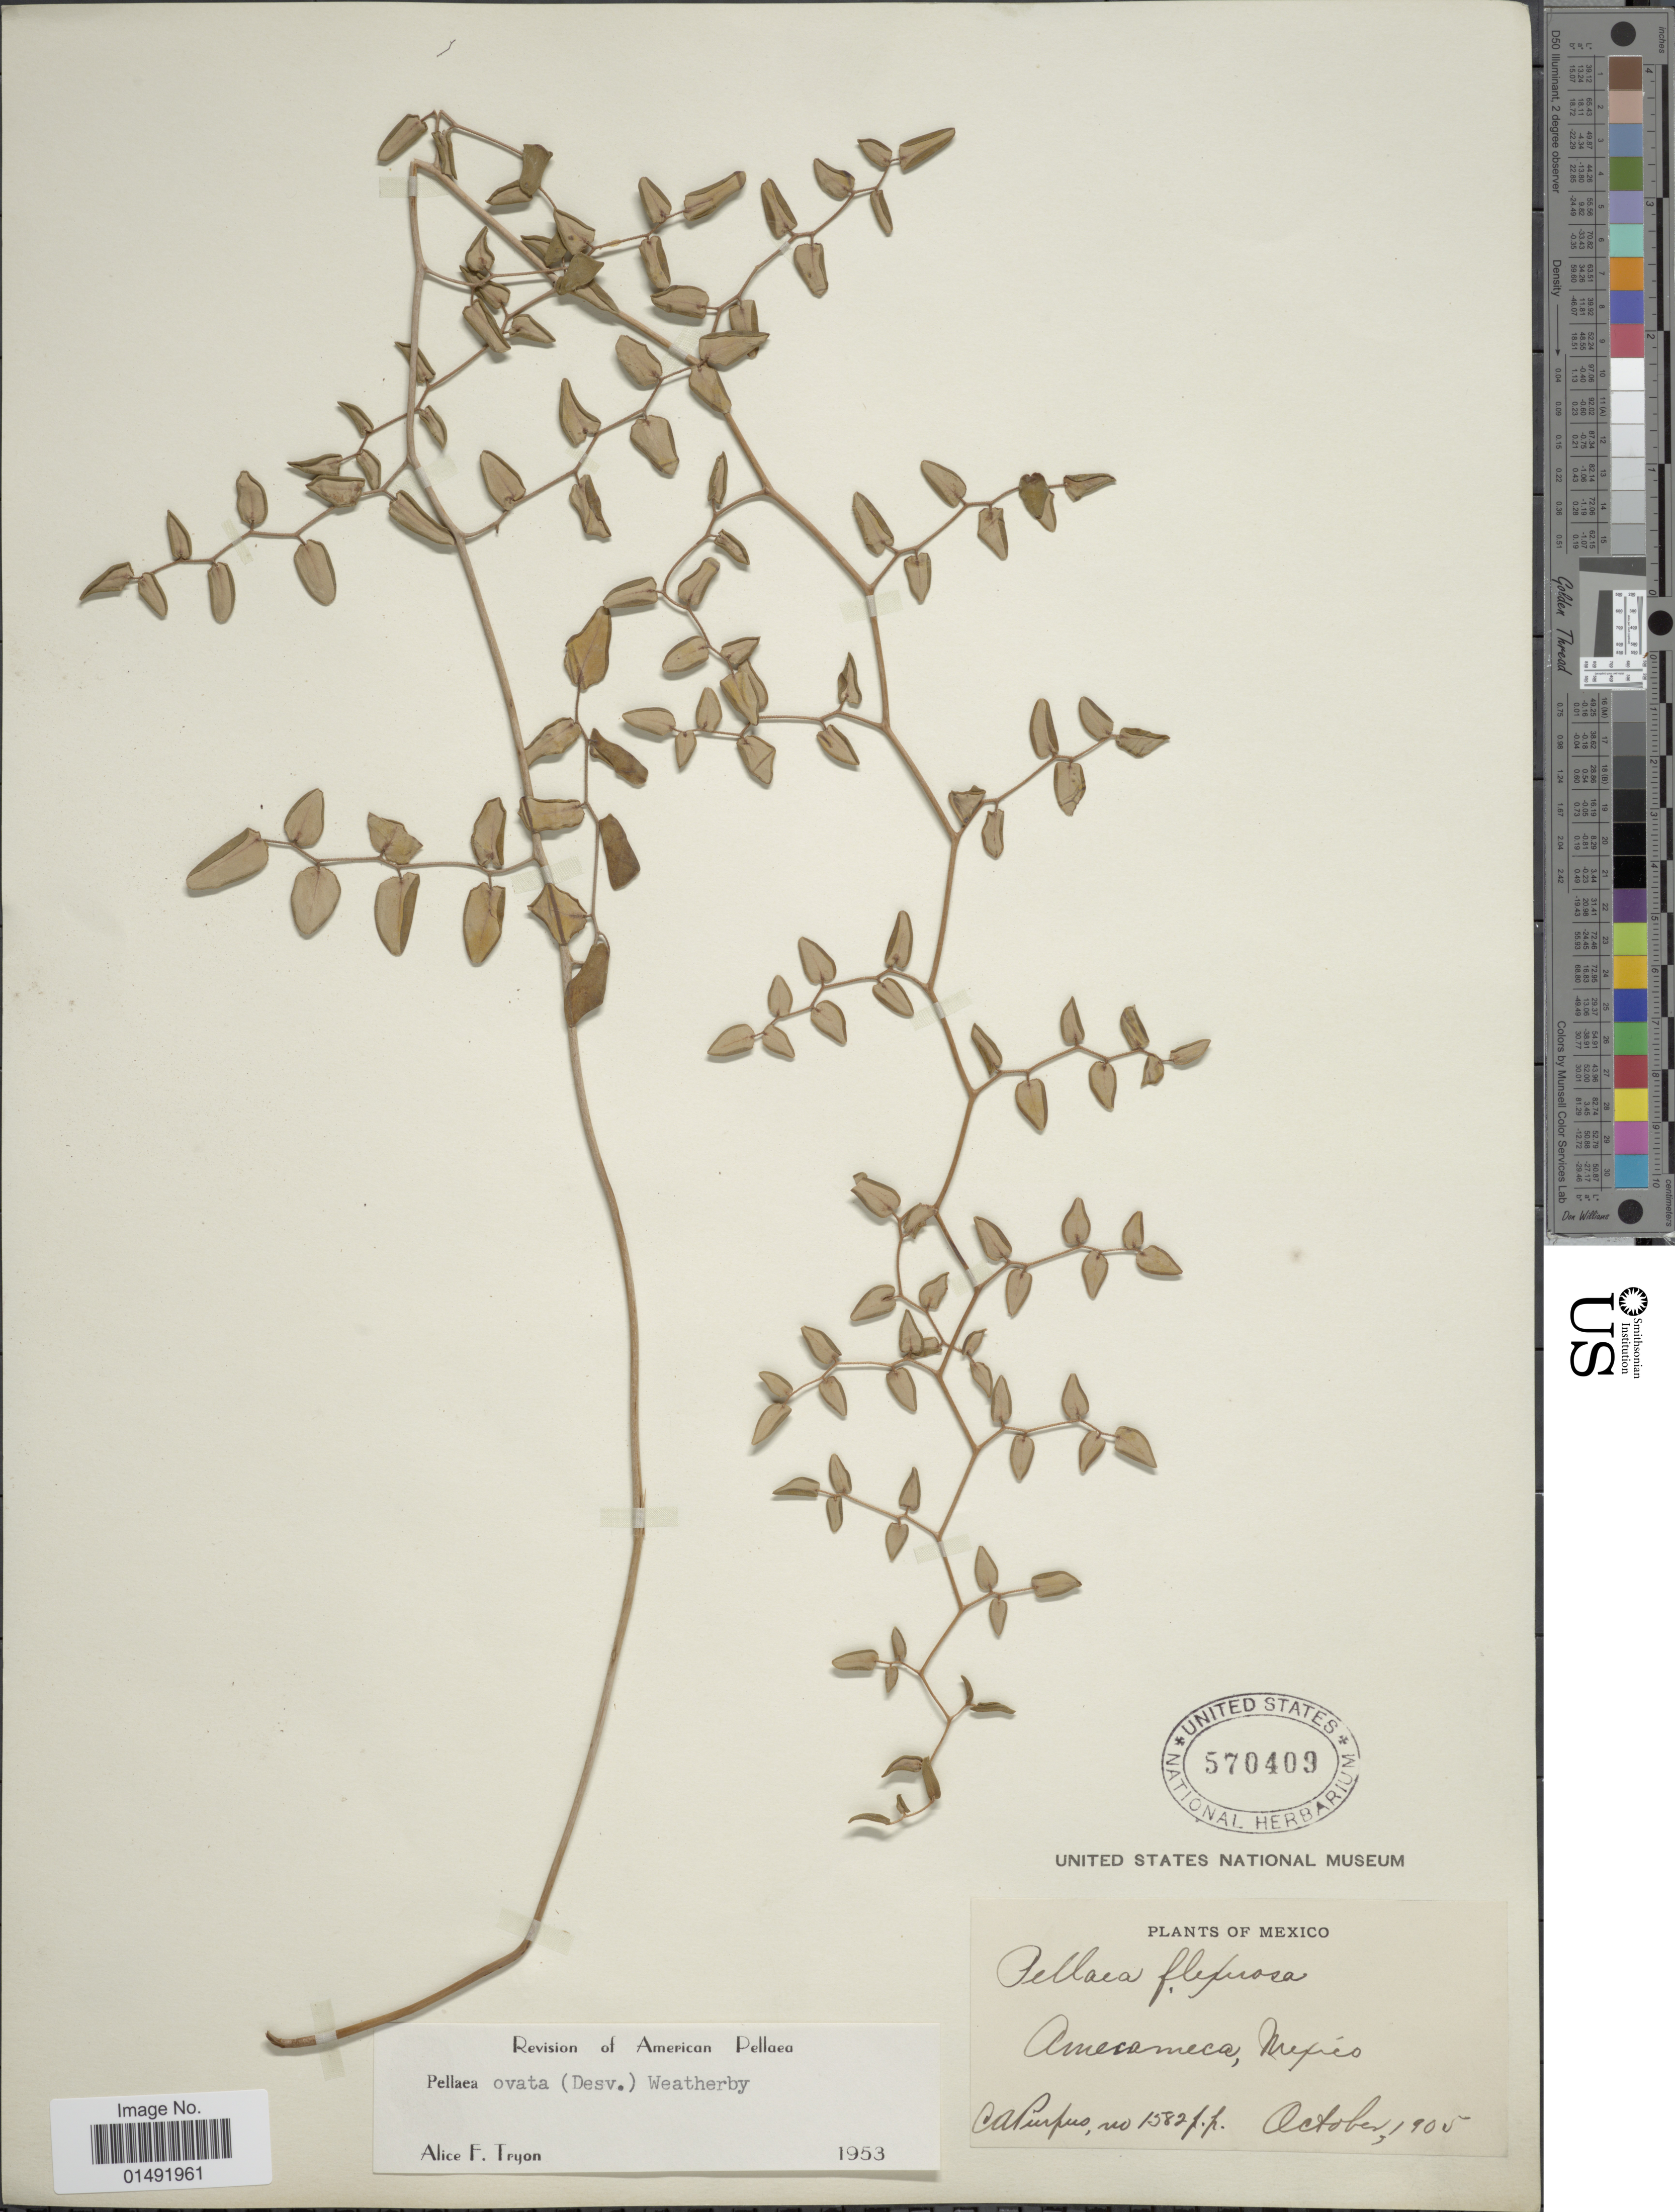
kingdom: Plantae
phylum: Tracheophyta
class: Polypodiopsida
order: Polypodiales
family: Pteridaceae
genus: Pellaea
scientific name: Pellaea ovata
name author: (Desv.) Weath.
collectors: C. A. Purpus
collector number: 1582p.p.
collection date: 1905-10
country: Mexico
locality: Amecameca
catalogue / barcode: US 570409